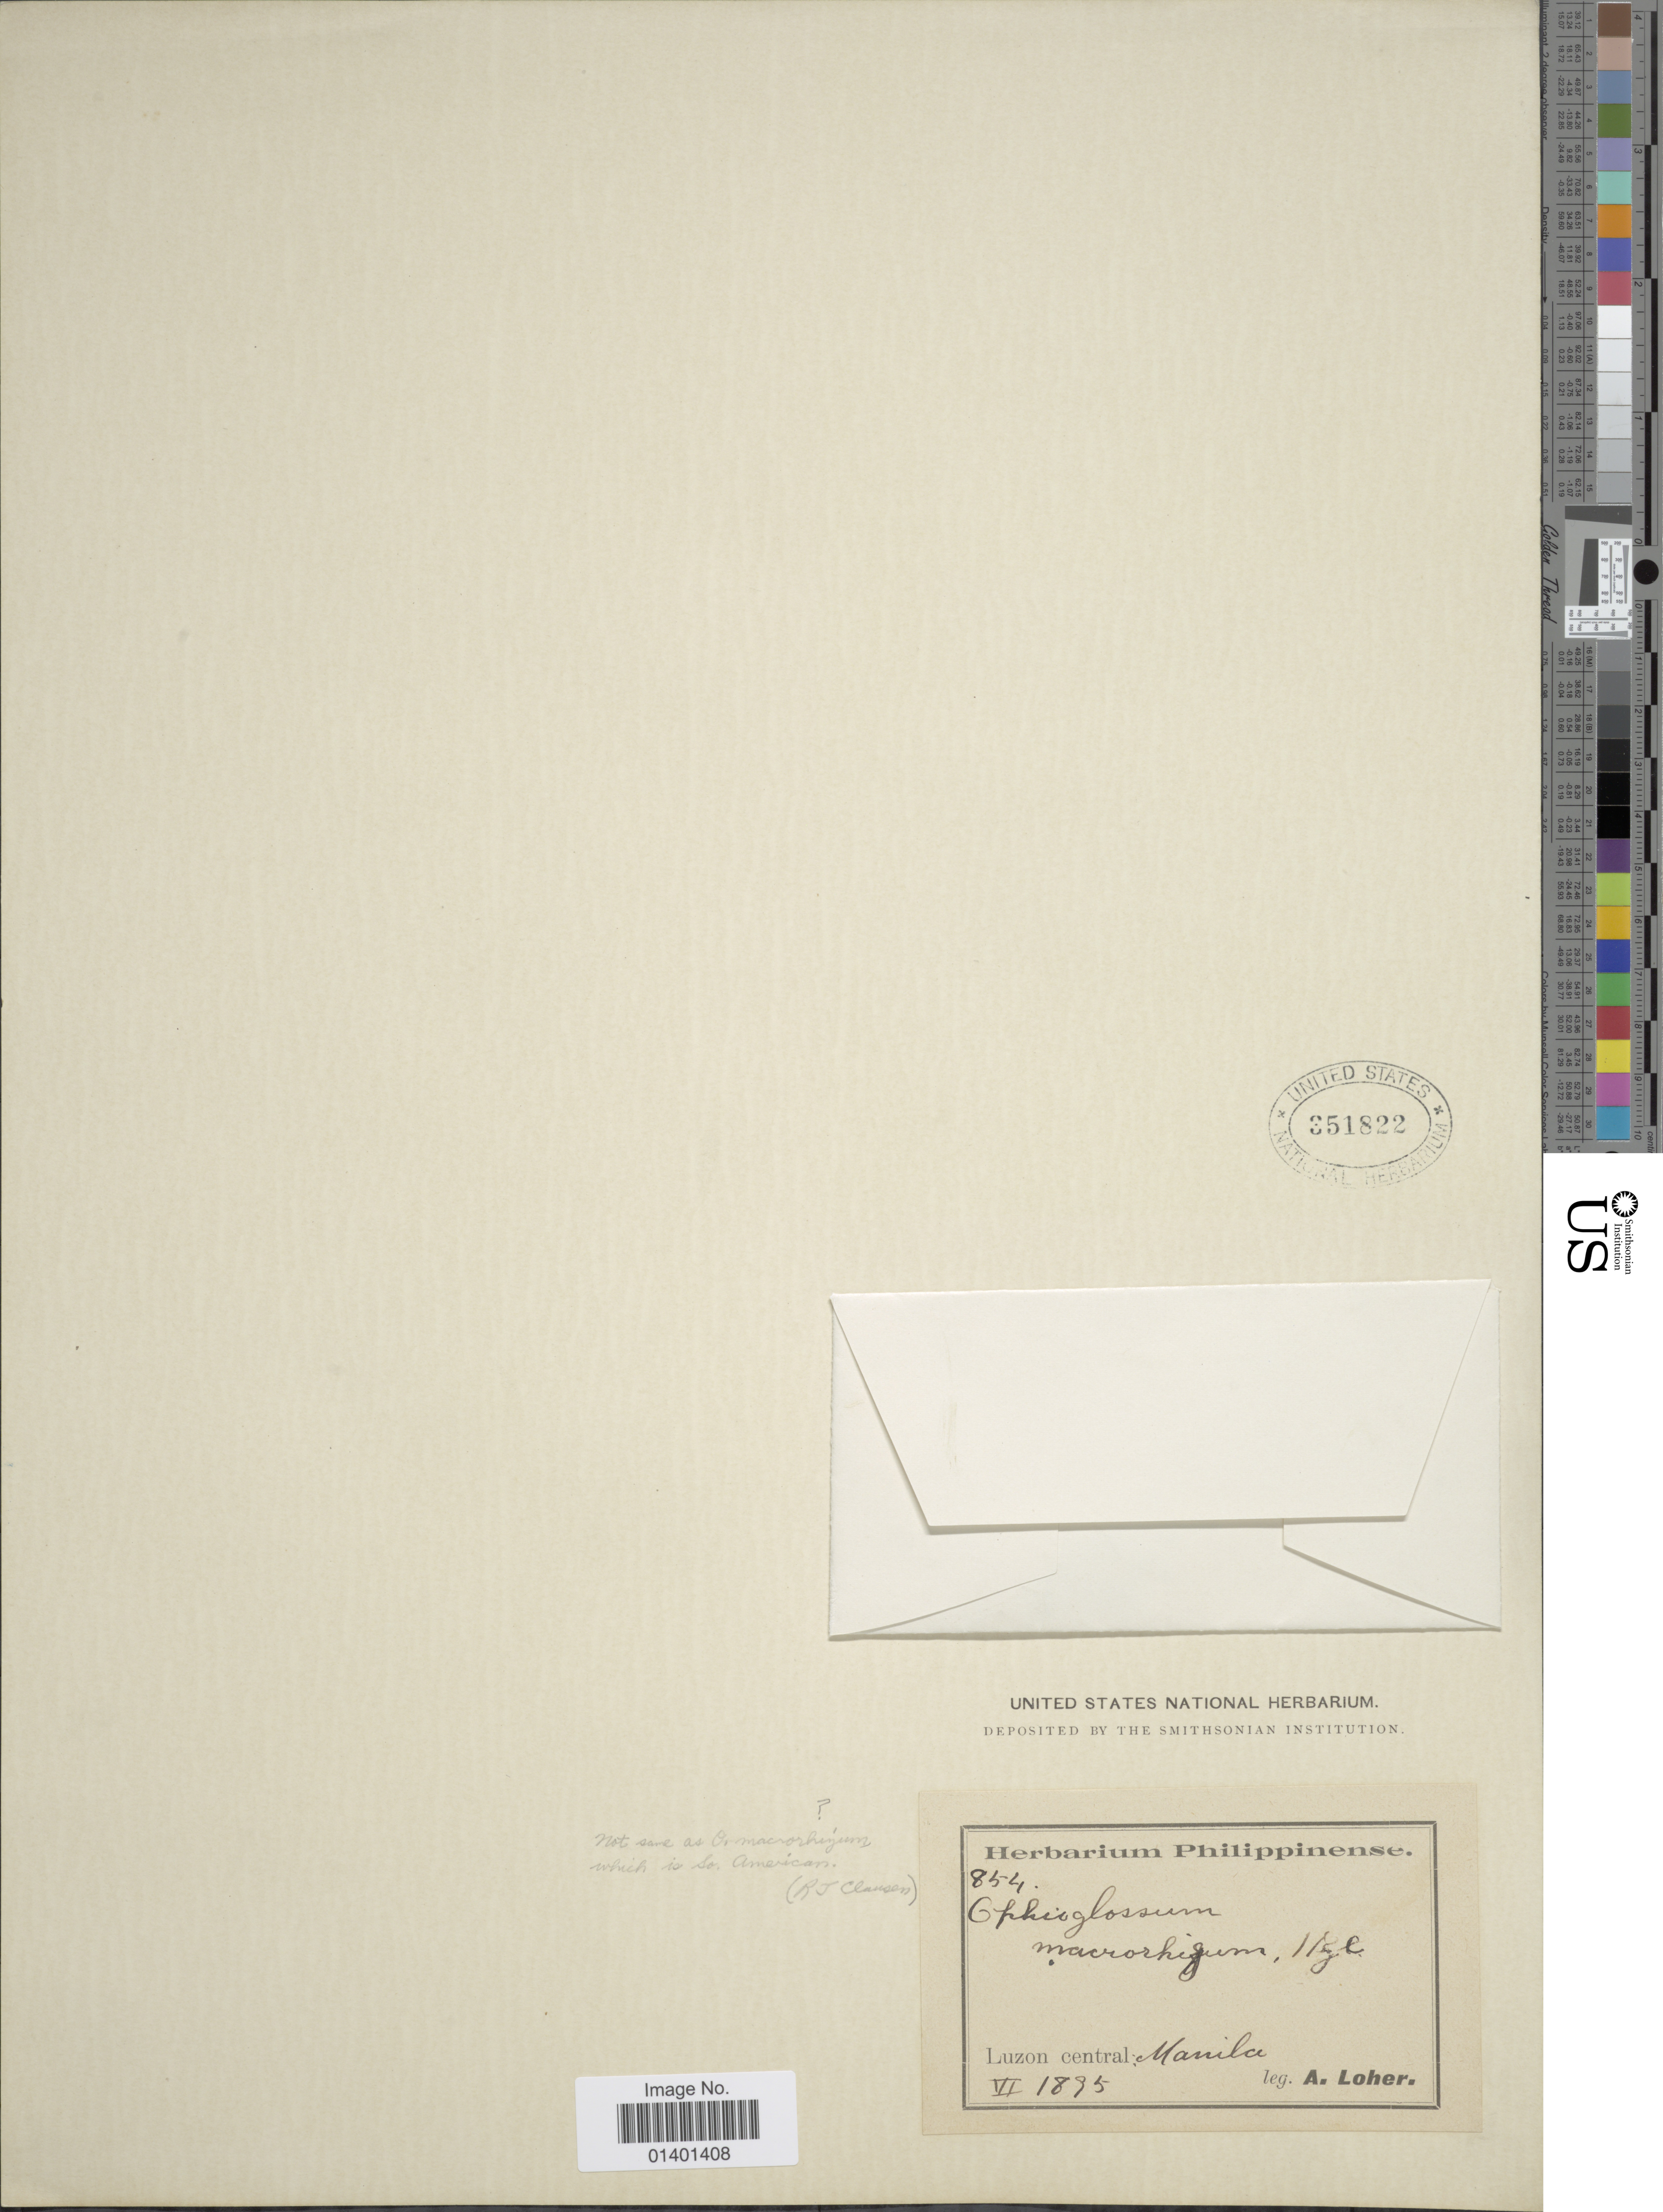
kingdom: Plantae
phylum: Tracheophyta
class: Polypodiopsida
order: Ophioglossales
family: Ophioglossaceae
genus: Ophioglossum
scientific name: Ophioglossum nudicaule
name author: L. f.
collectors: A. Loher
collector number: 854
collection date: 1895-06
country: Philippines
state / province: Central Luzon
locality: Manila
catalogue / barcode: US 351822